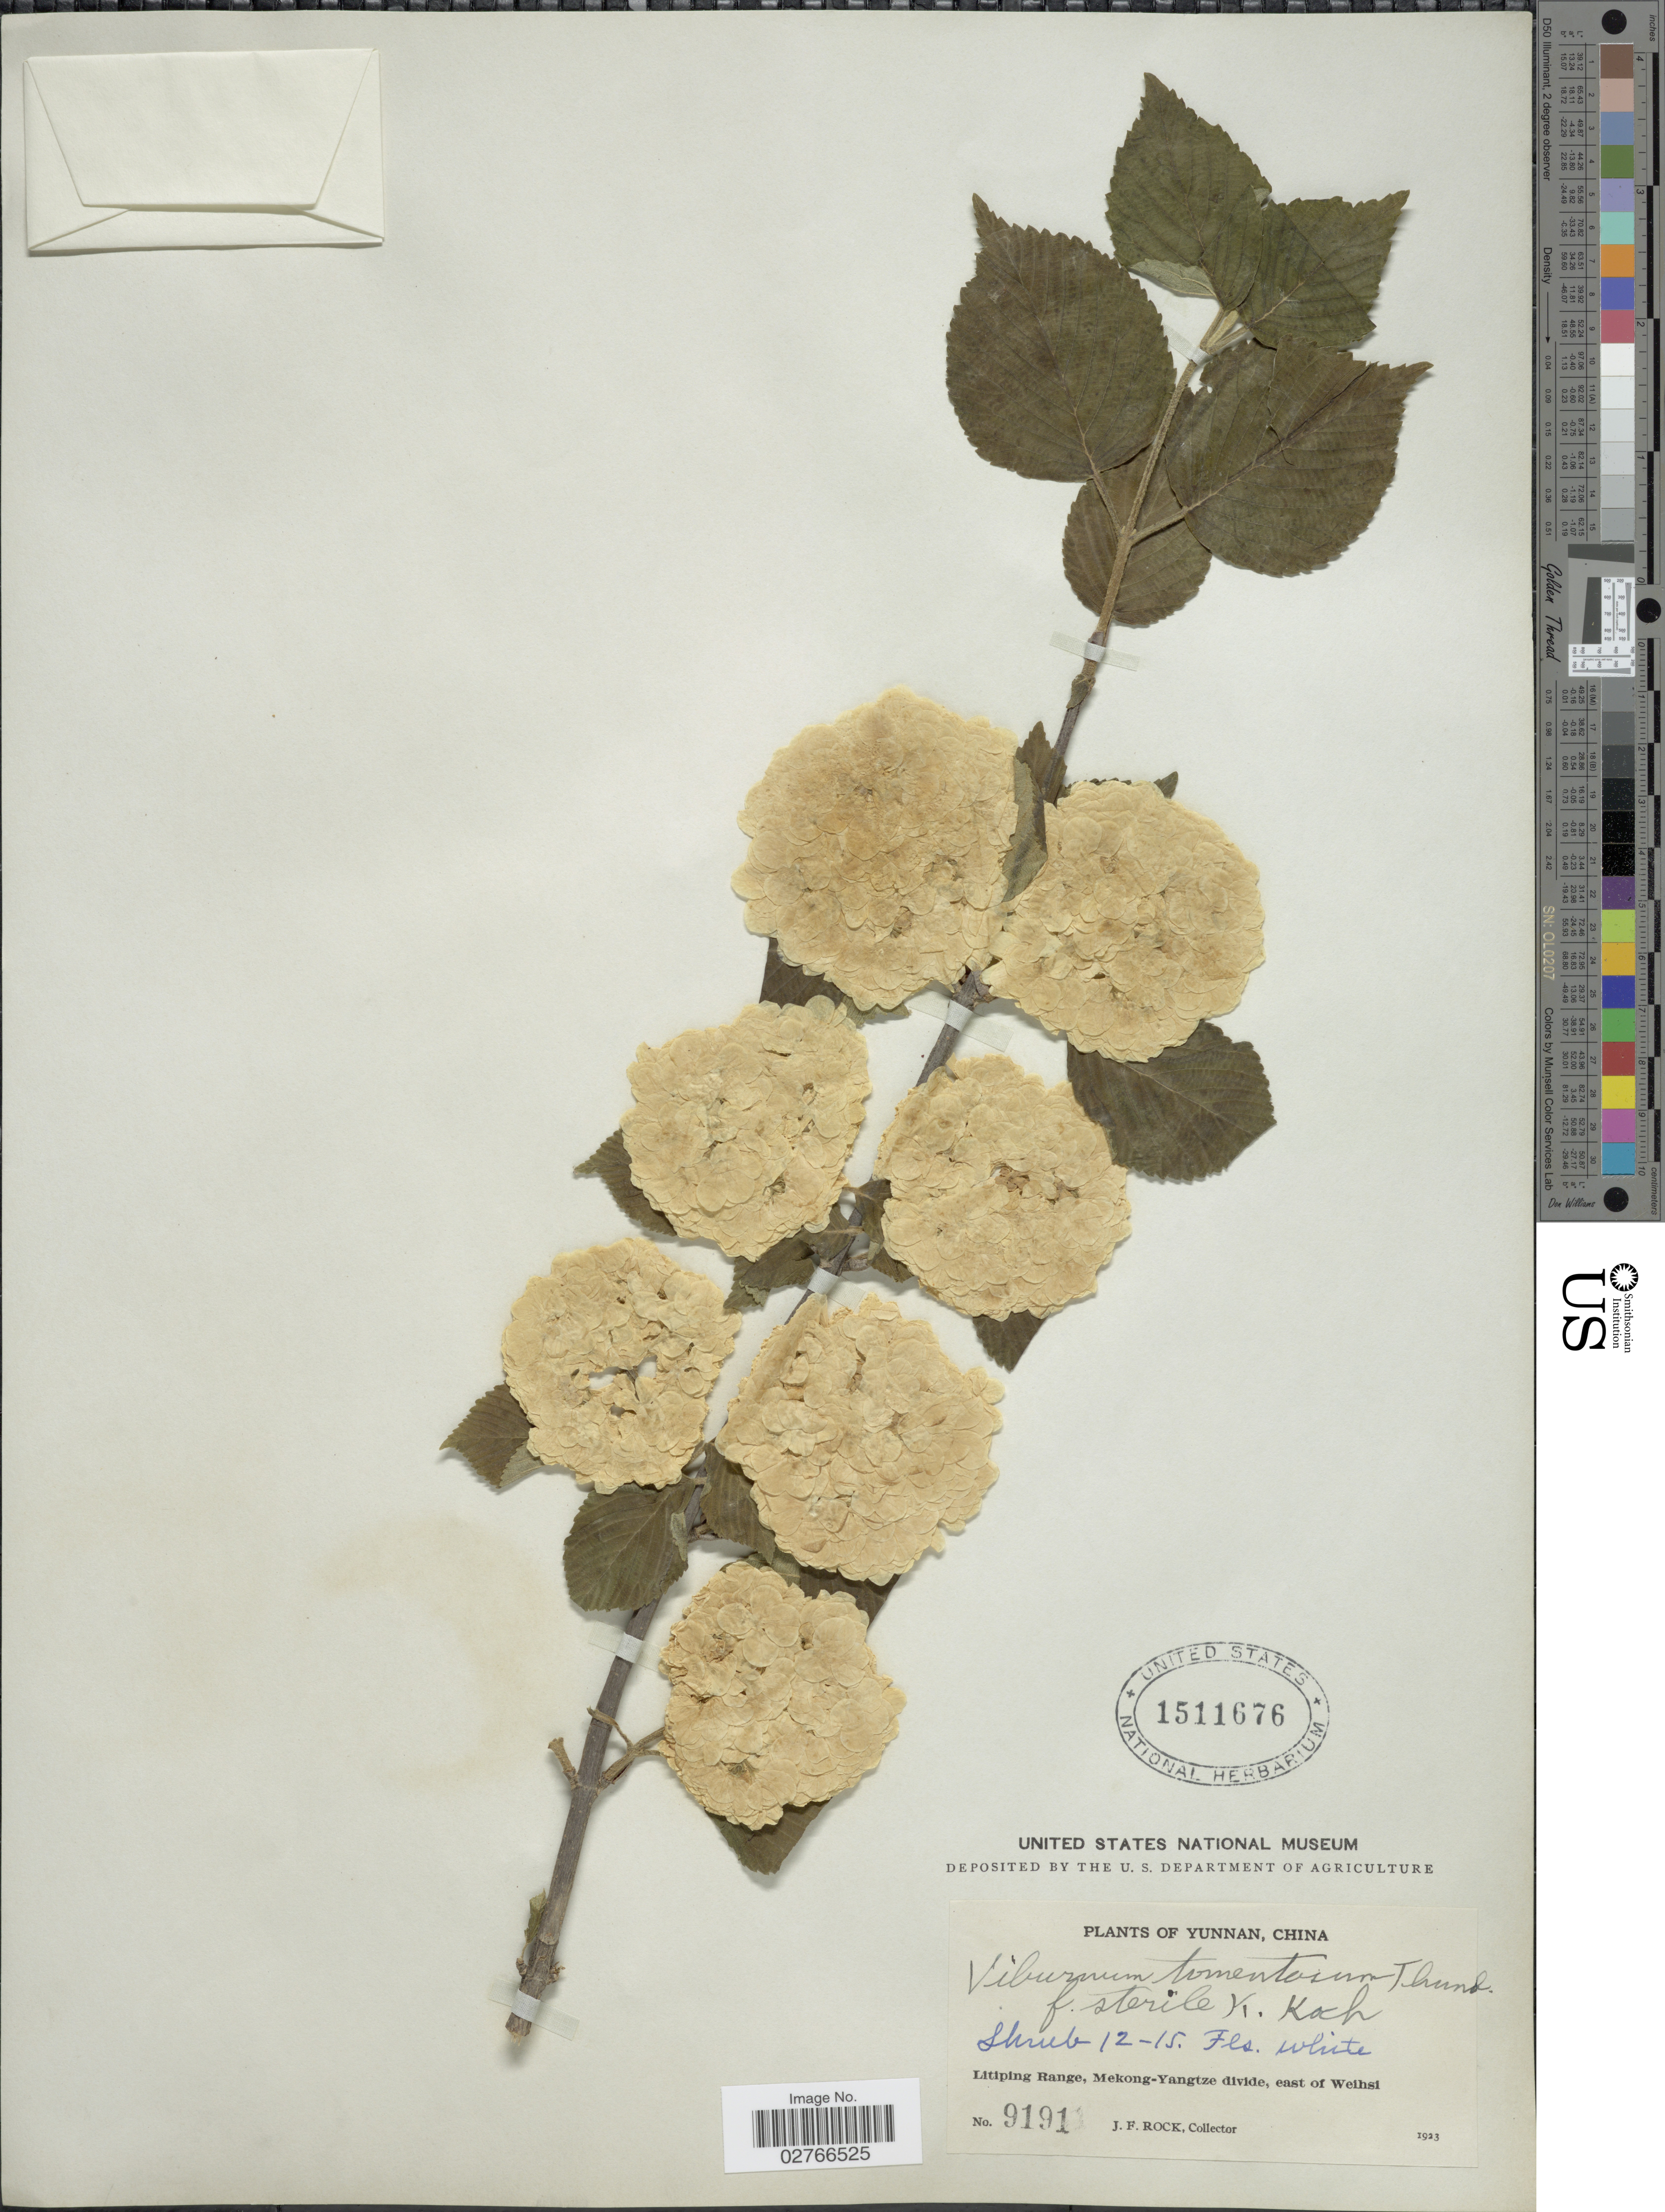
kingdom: Plantae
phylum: Tracheophyta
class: Magnoliopsida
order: Dipsacales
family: Viburnaceae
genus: Viburnum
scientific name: Viburnum tomentosum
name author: Thunb.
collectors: J. Rock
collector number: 9191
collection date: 1923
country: China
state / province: Yunnan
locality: Litiping Range, Mekong-Yangtze divide, east of Weihsi.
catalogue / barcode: US 1511676